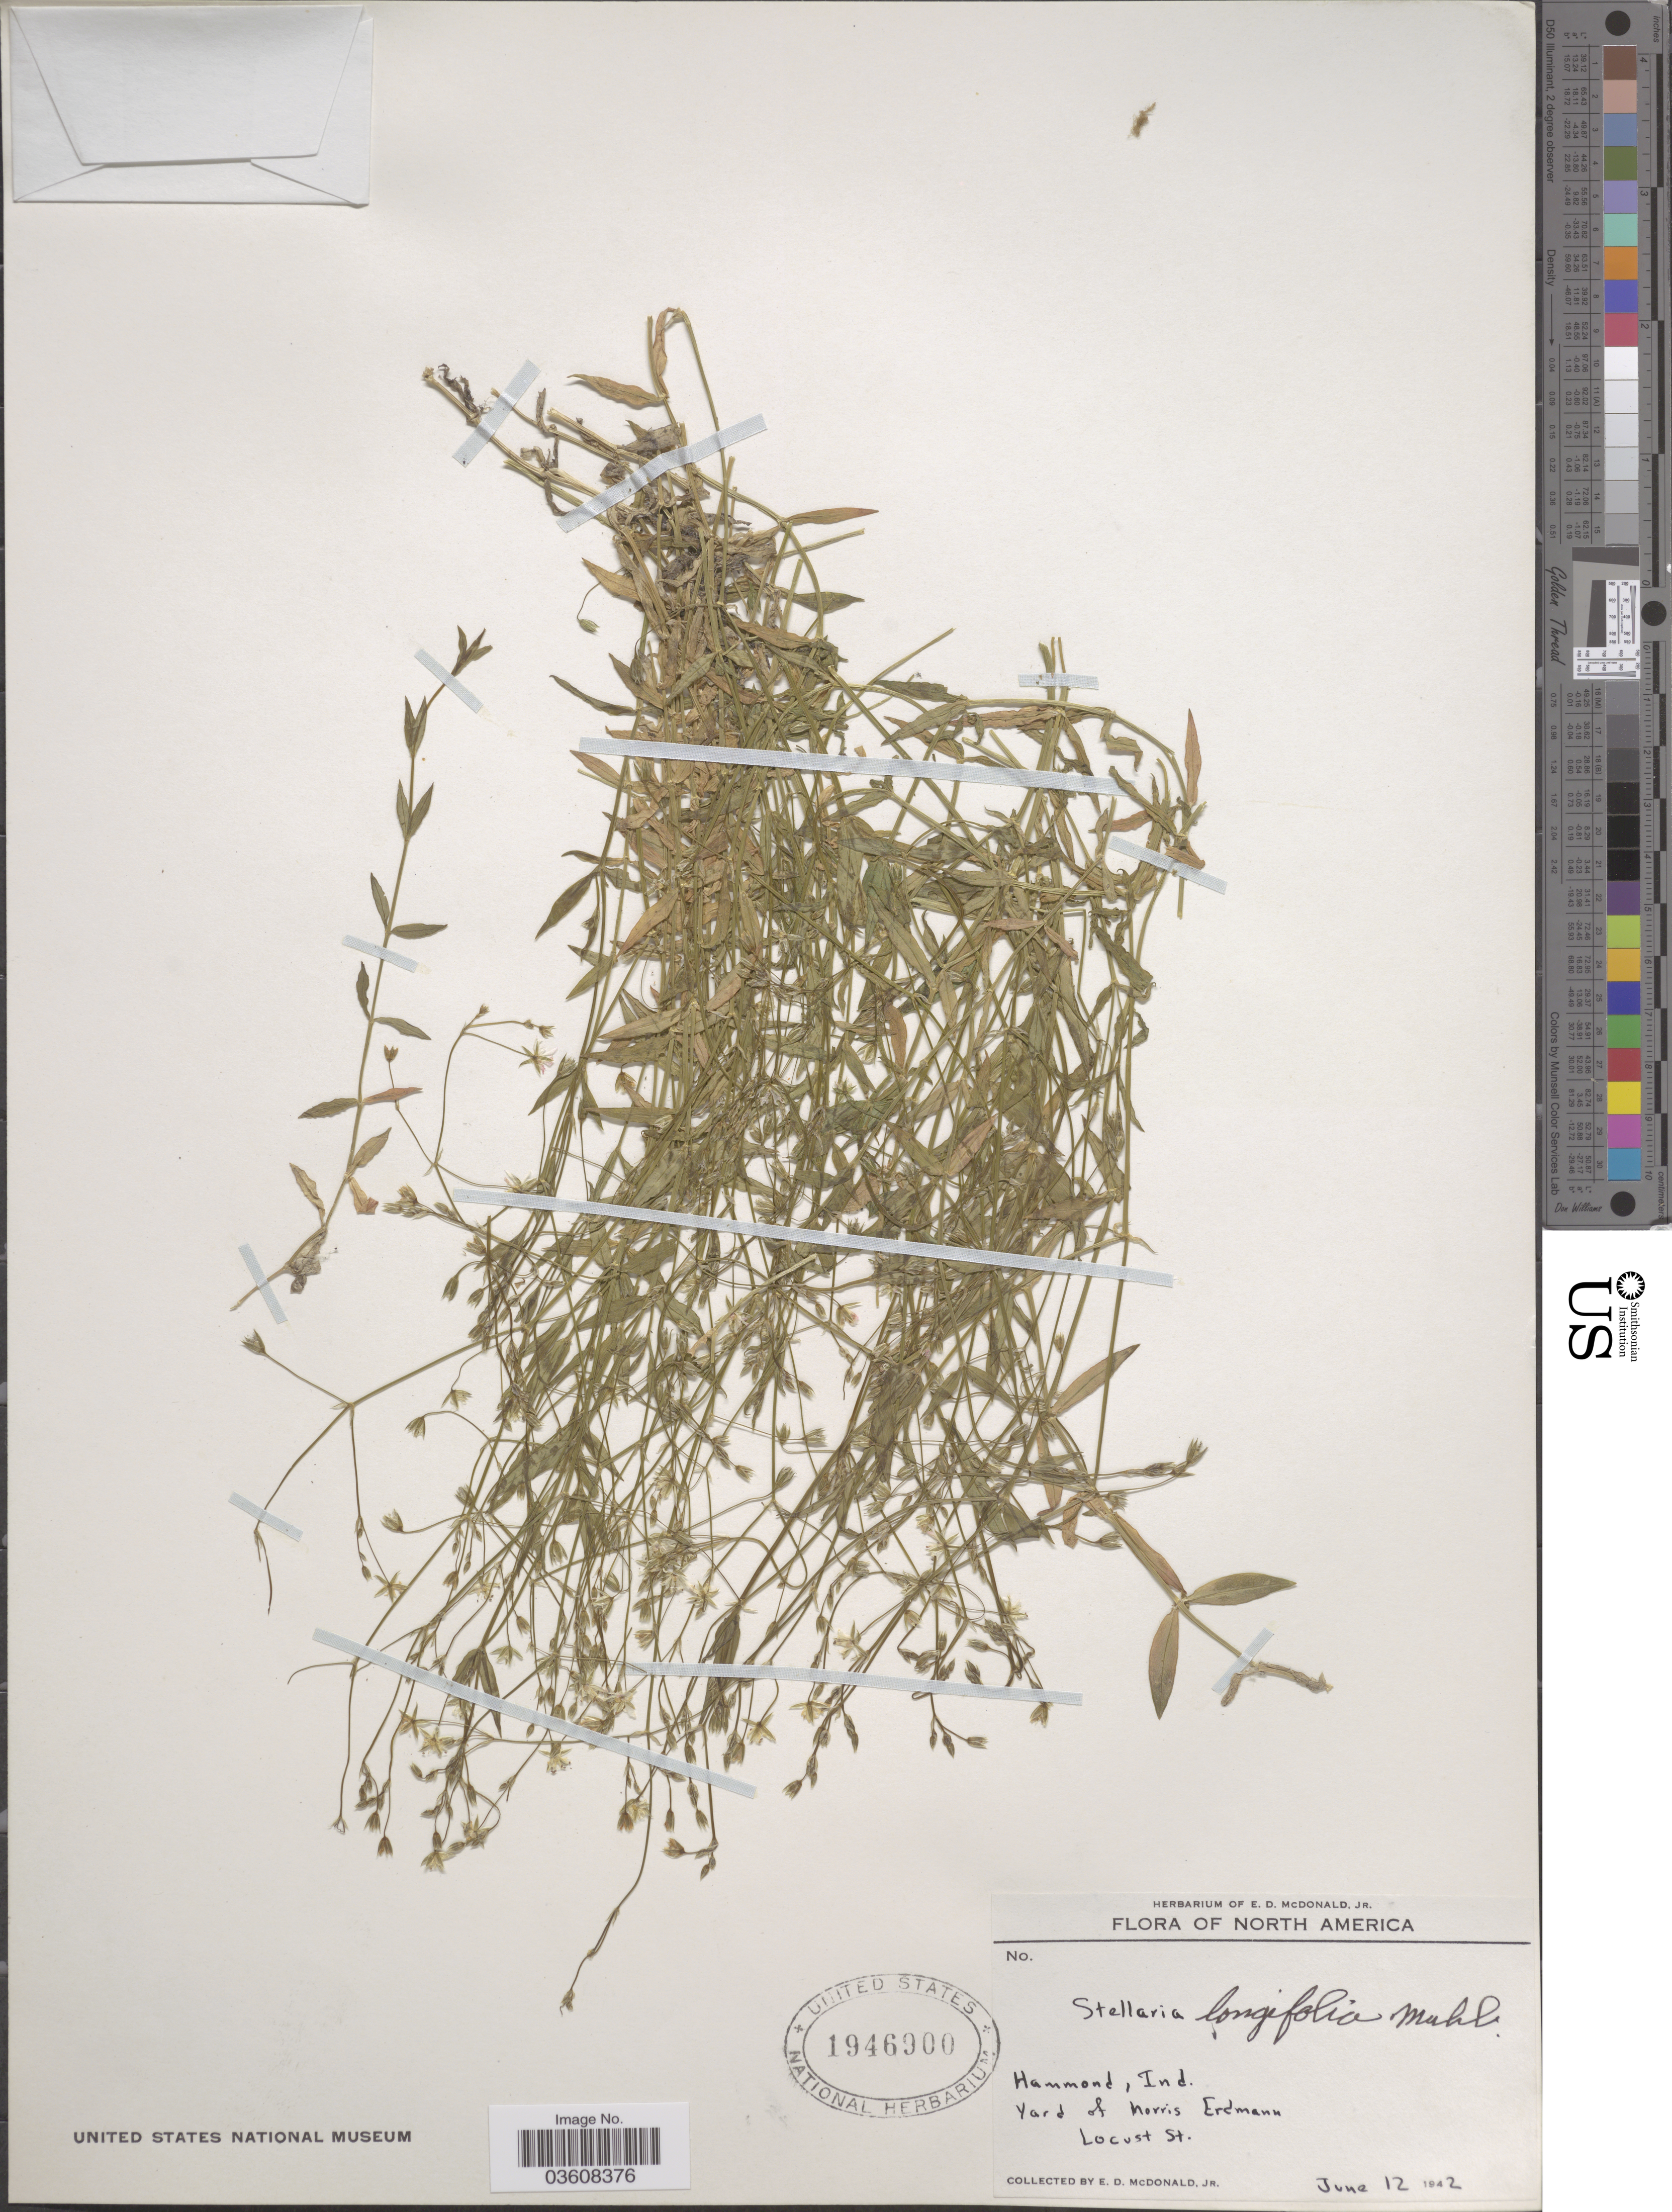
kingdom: Plantae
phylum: Tracheophyta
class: Magnoliopsida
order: Caryophyllales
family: Caryophyllaceae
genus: Stellaria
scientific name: Stellaria longifolia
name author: Muhl. ex Willd.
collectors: E. D. McDonald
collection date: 1942-06-12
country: United States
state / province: Indiana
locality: Hammond. Yard of Morris Erdmann. Locust St.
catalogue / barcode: US 1946900